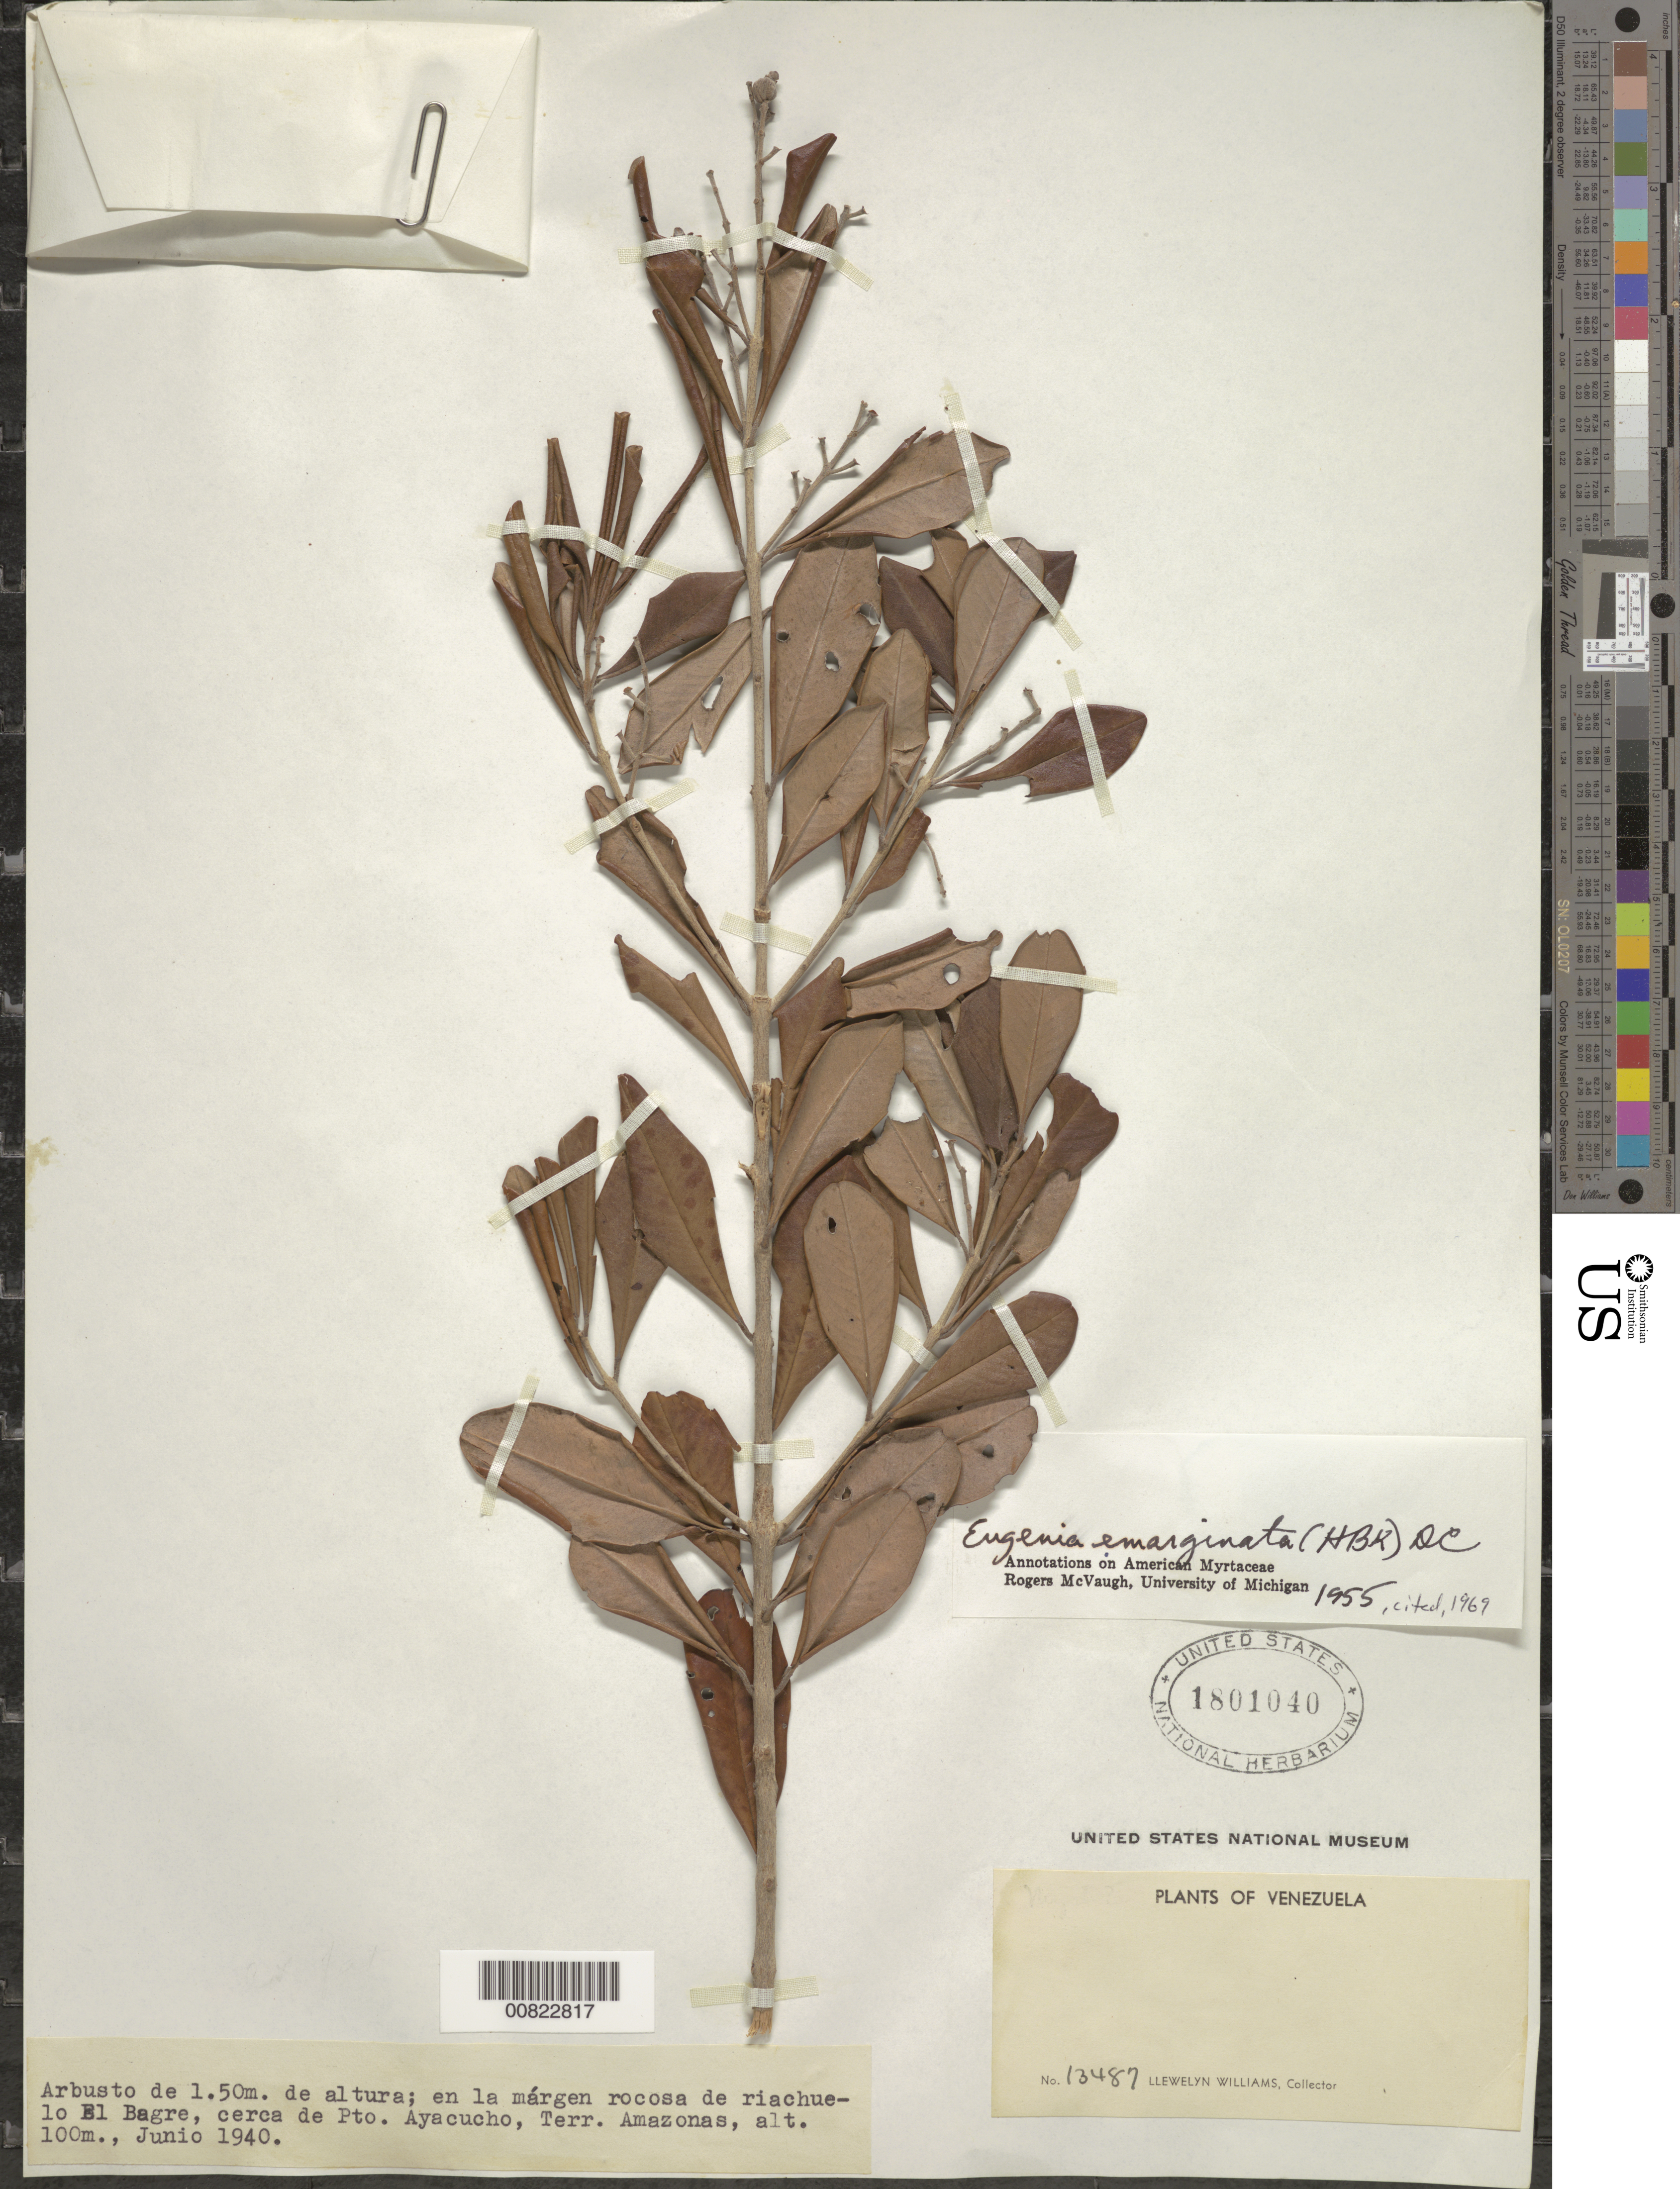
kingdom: Plantae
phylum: Tracheophyta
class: Magnoliopsida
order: Myrtales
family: Myrtaceae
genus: Eugenia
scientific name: Eugenia emarginata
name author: (Kunth) DC.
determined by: McVaugh, R.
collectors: Ll. Williams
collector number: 13487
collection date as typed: Jun-40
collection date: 1940-06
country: Venezuela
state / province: Amazonas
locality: Puerto Ayacucho, El Bagre, cerca de Puerto Ayacucho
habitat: Margen rocosa de riachuelo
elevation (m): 100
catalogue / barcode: US 1801040